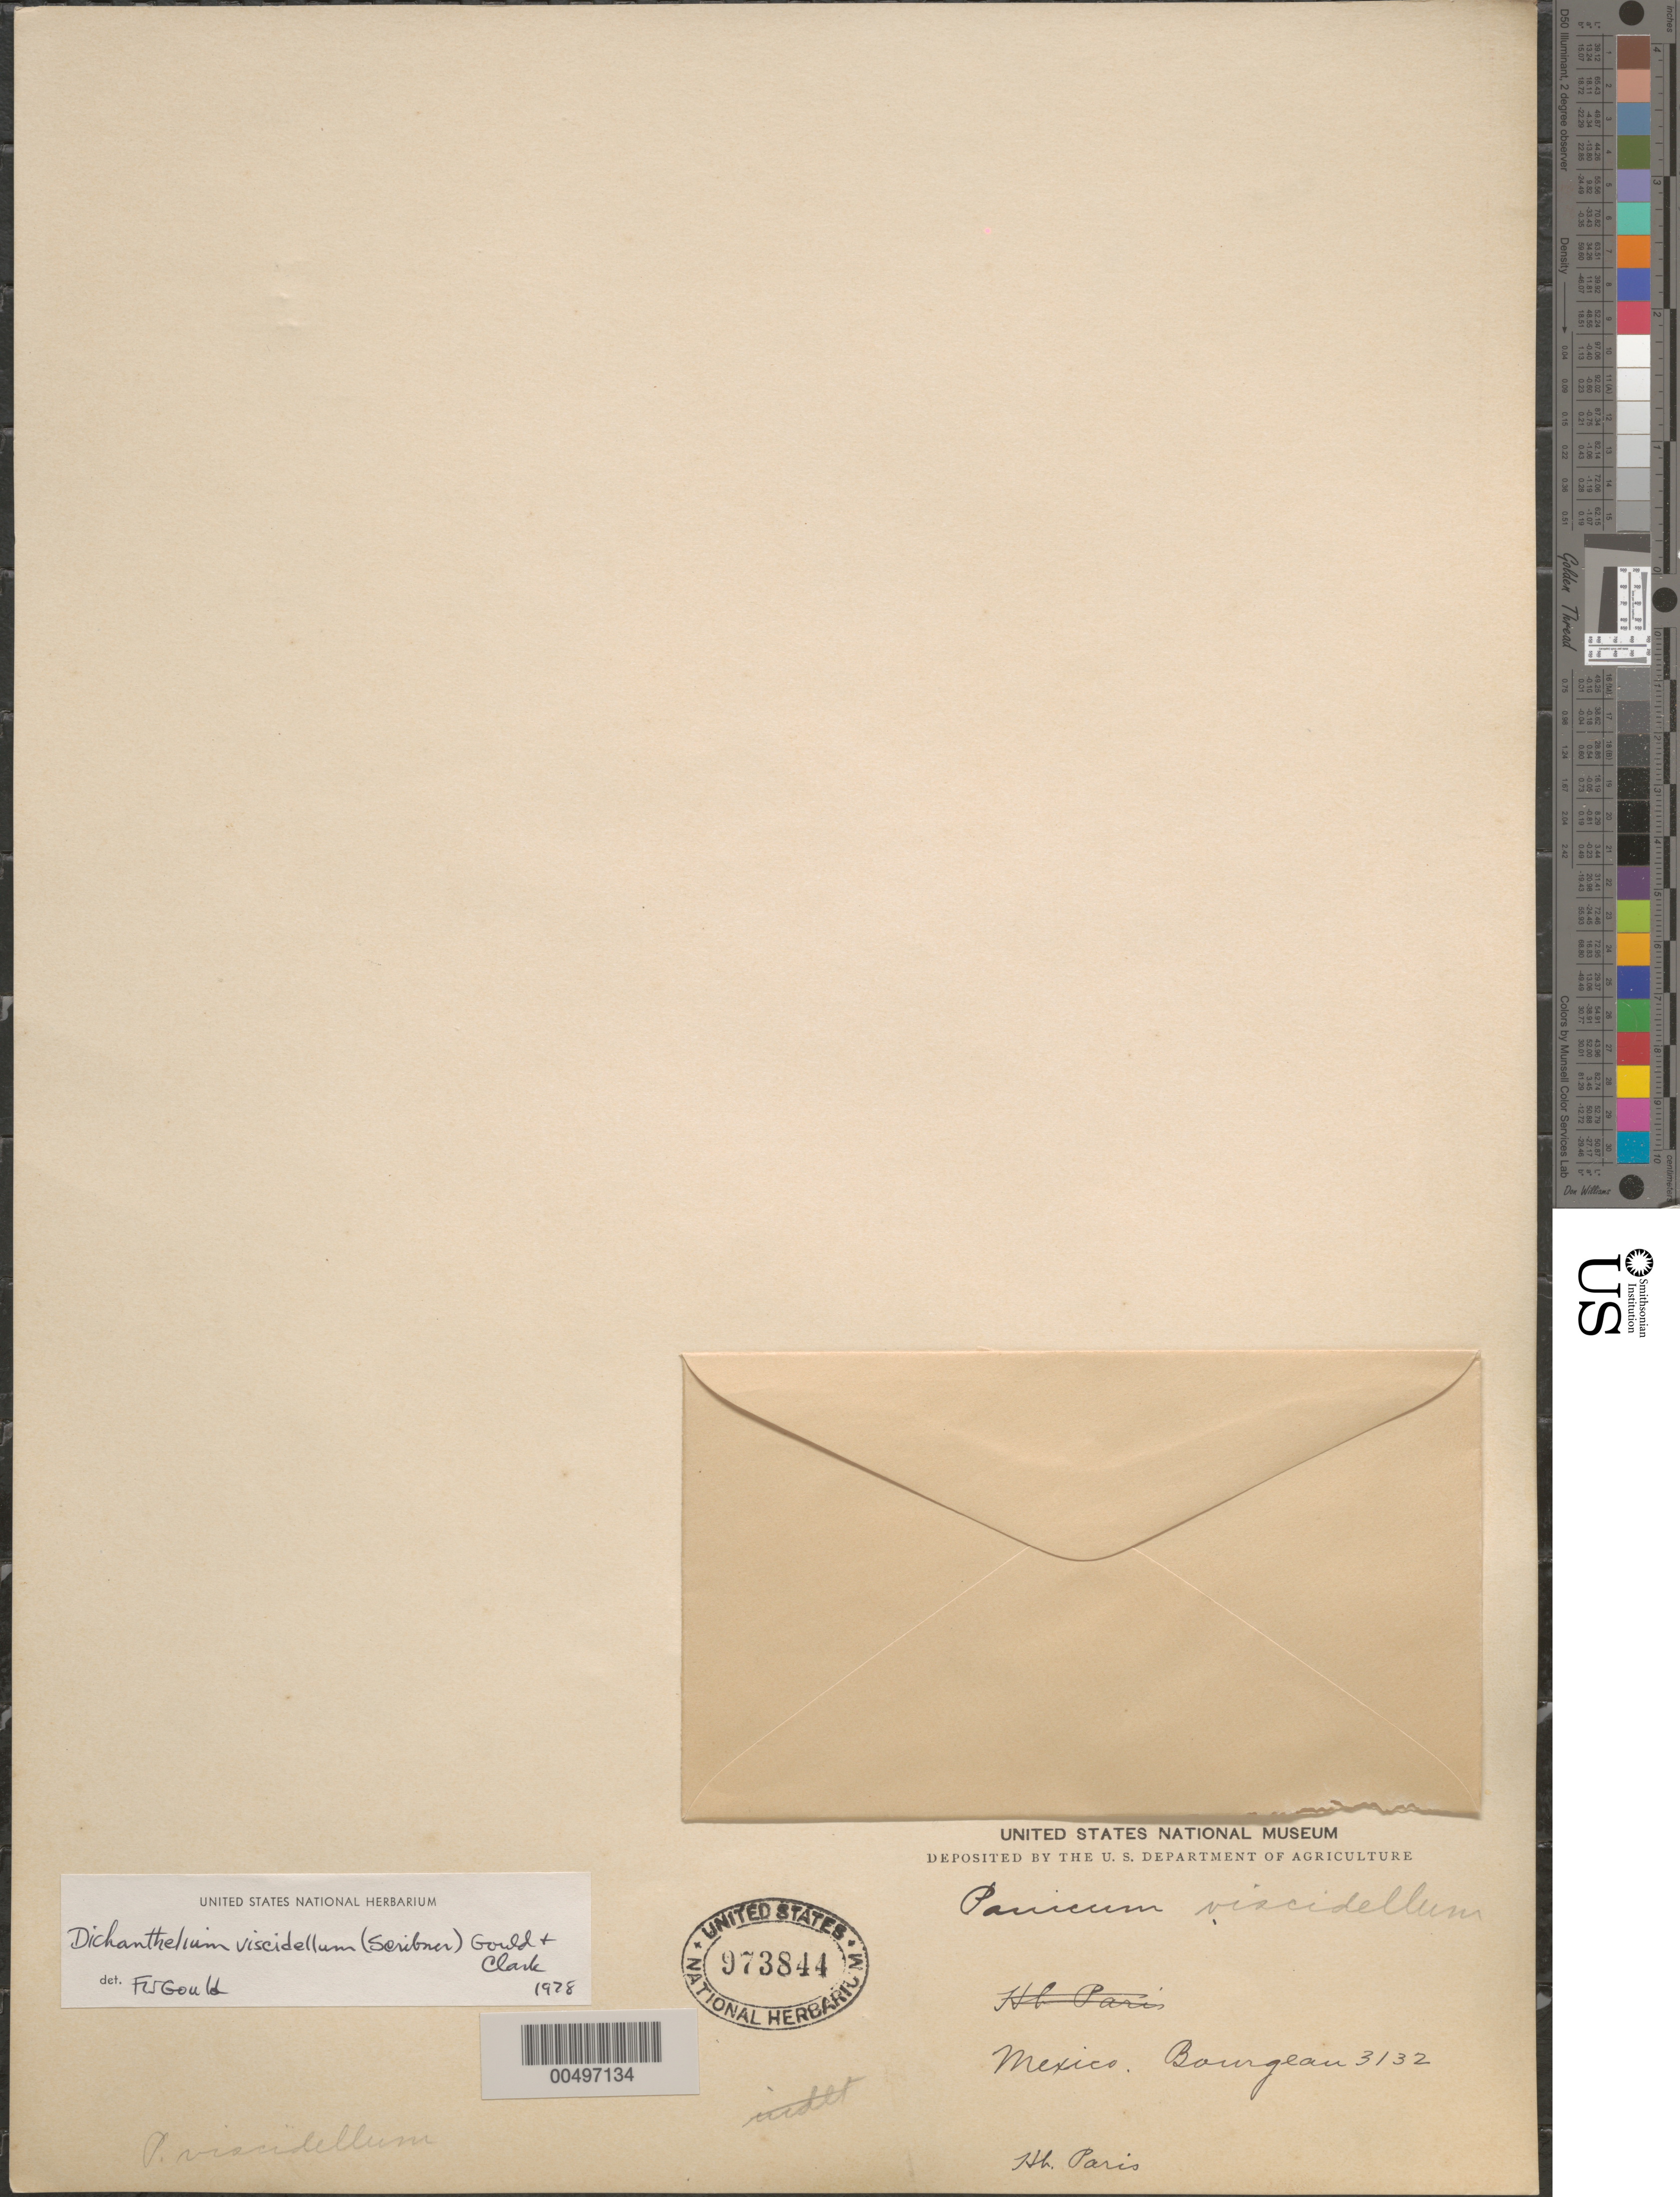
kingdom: Plantae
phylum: Tracheophyta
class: Liliopsida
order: Poales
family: Poaceae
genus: Dichanthelium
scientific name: Dichanthelium viscidellum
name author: (Scribn.) Gould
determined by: Gould, F. W.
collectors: E. Bourgeau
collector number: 3132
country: Mexico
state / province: Jalisco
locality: San Ramon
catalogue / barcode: US 973844